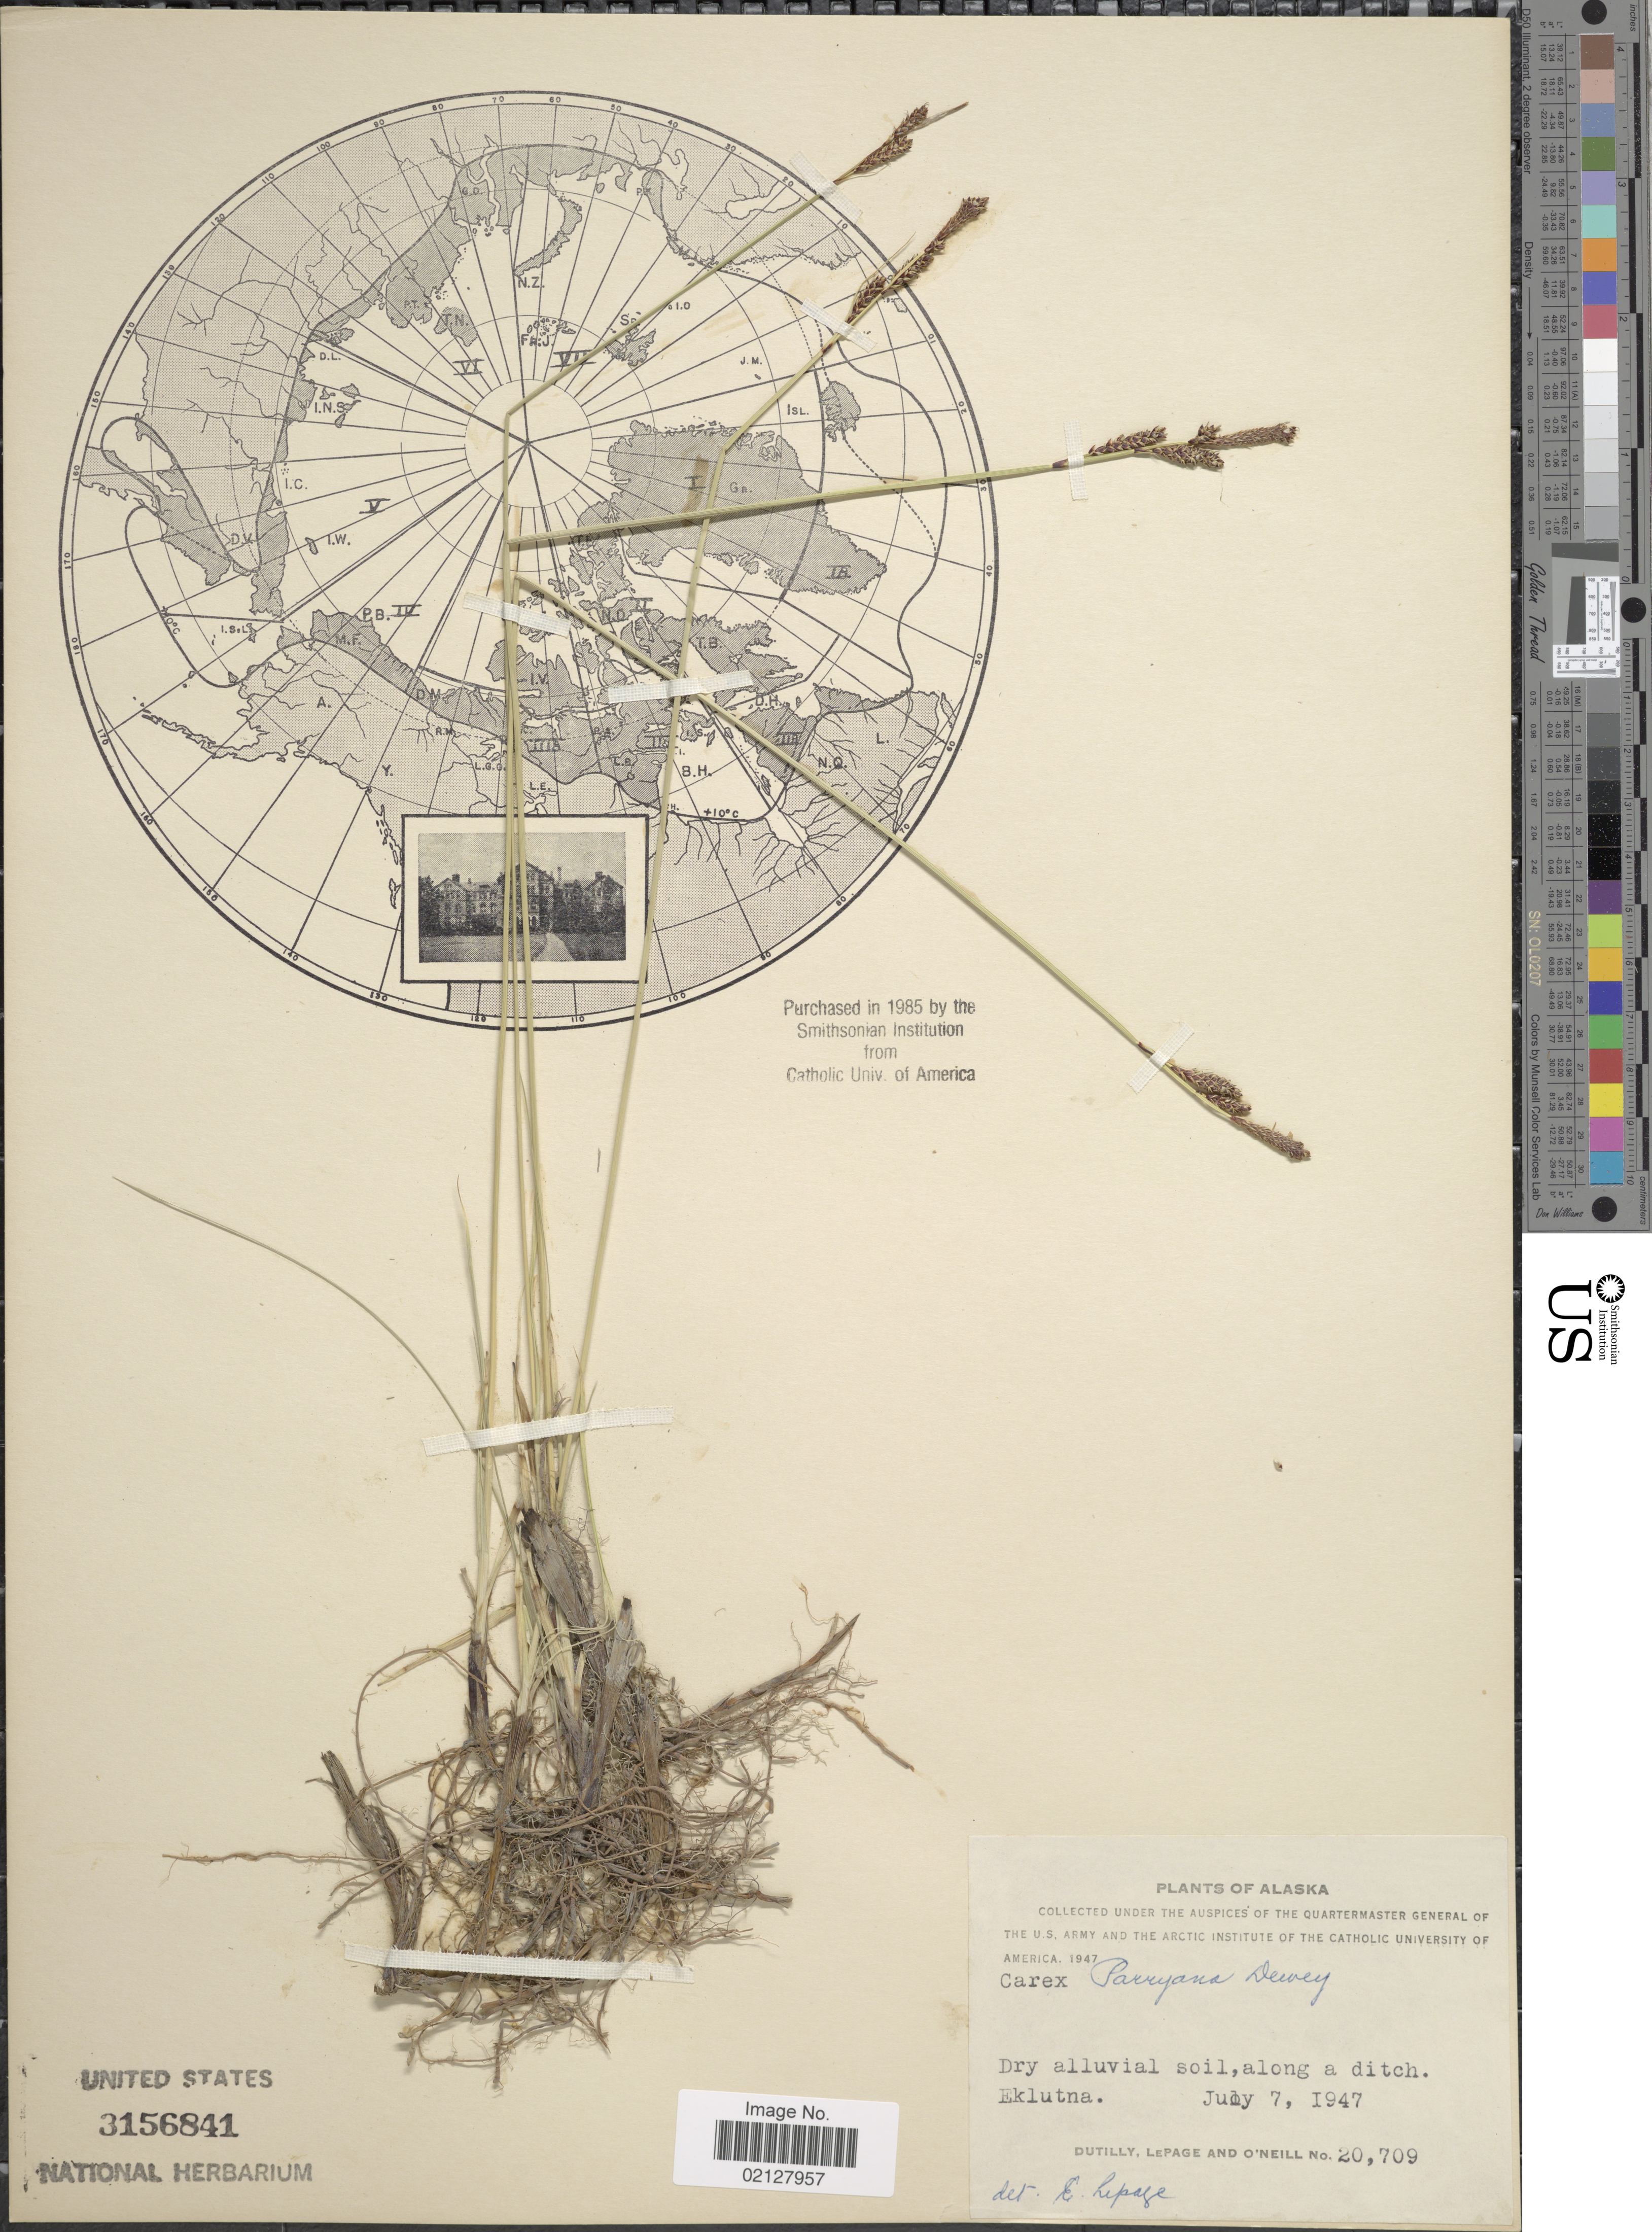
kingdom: Plantae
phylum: Tracheophyta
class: Liliopsida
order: Poales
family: Cyperaceae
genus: Carex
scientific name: Carex parryana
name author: Dewey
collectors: -. Dutilly, -. LePage & O' Neill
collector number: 20709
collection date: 1947-07-07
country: United States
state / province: Alaska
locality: Eklutna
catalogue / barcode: US 3156841